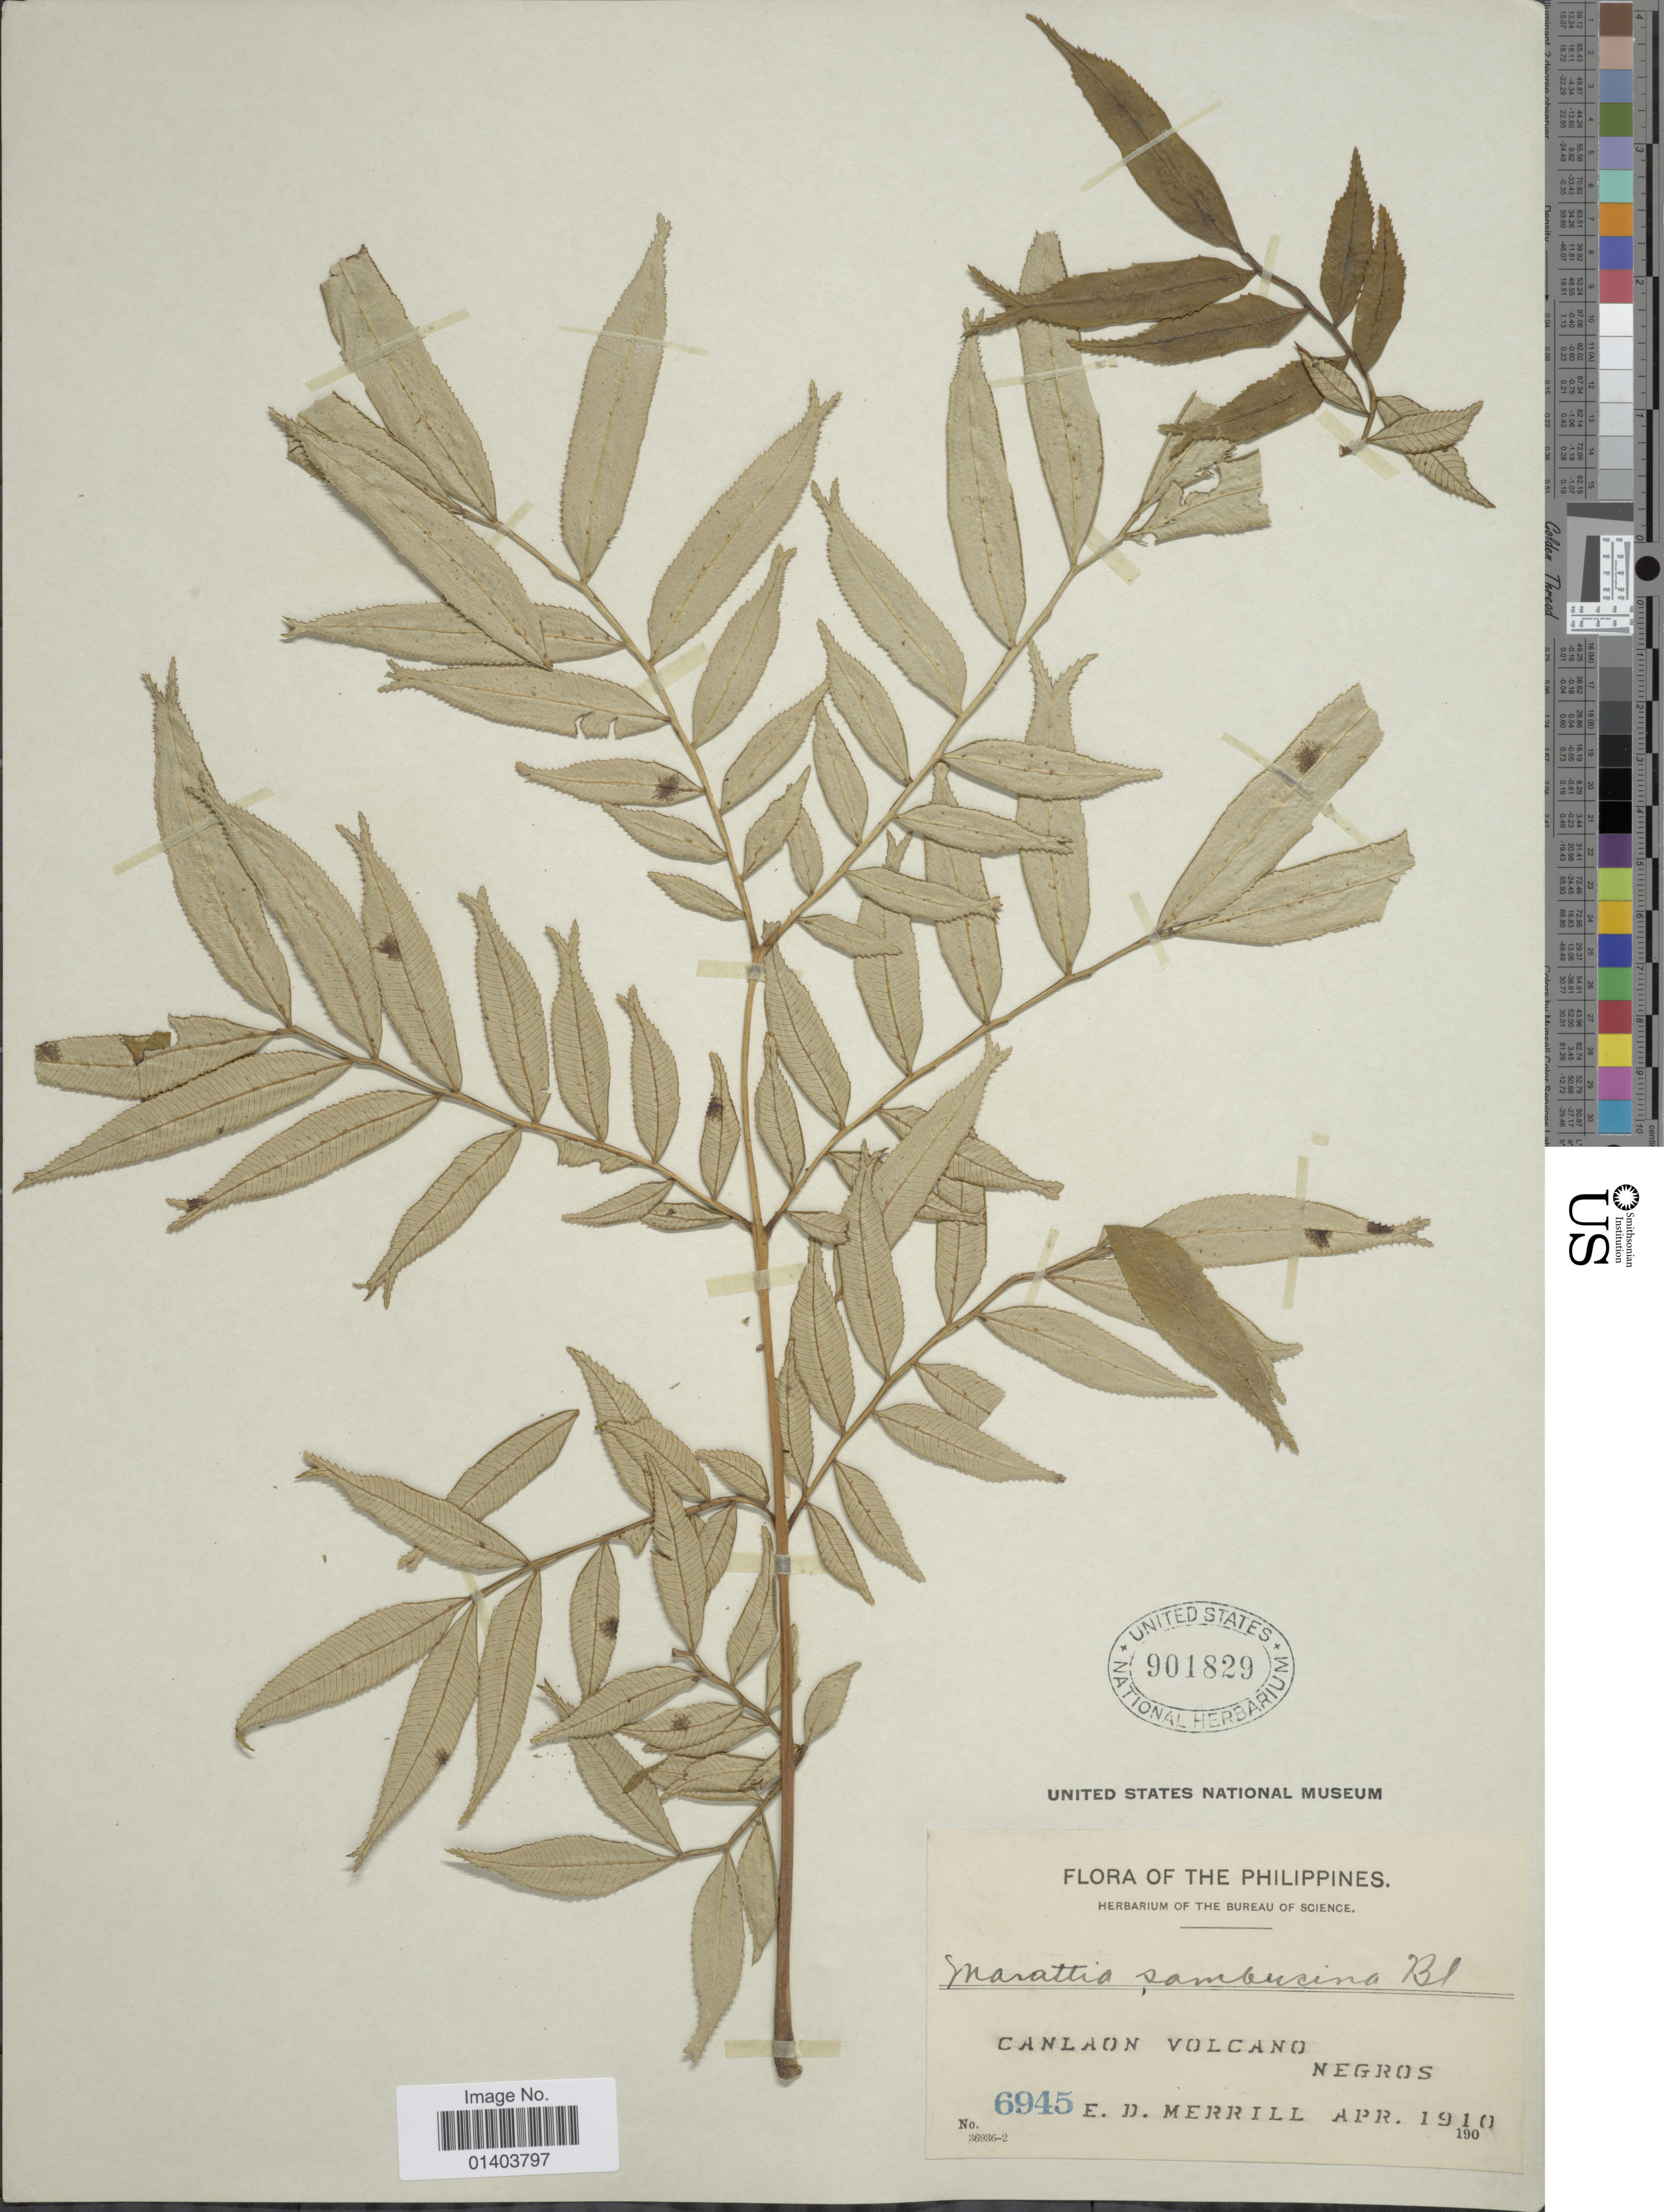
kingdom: Plantae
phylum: Tracheophyta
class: Polypodiopsida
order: Marattiales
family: Marattiaceae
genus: Ptisana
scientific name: Ptisana sambucina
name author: (Blume) Murdock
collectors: E. D. Merrill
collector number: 6945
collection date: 1910-04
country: Philippines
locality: Canlaon Volcano Negros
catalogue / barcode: US 901829